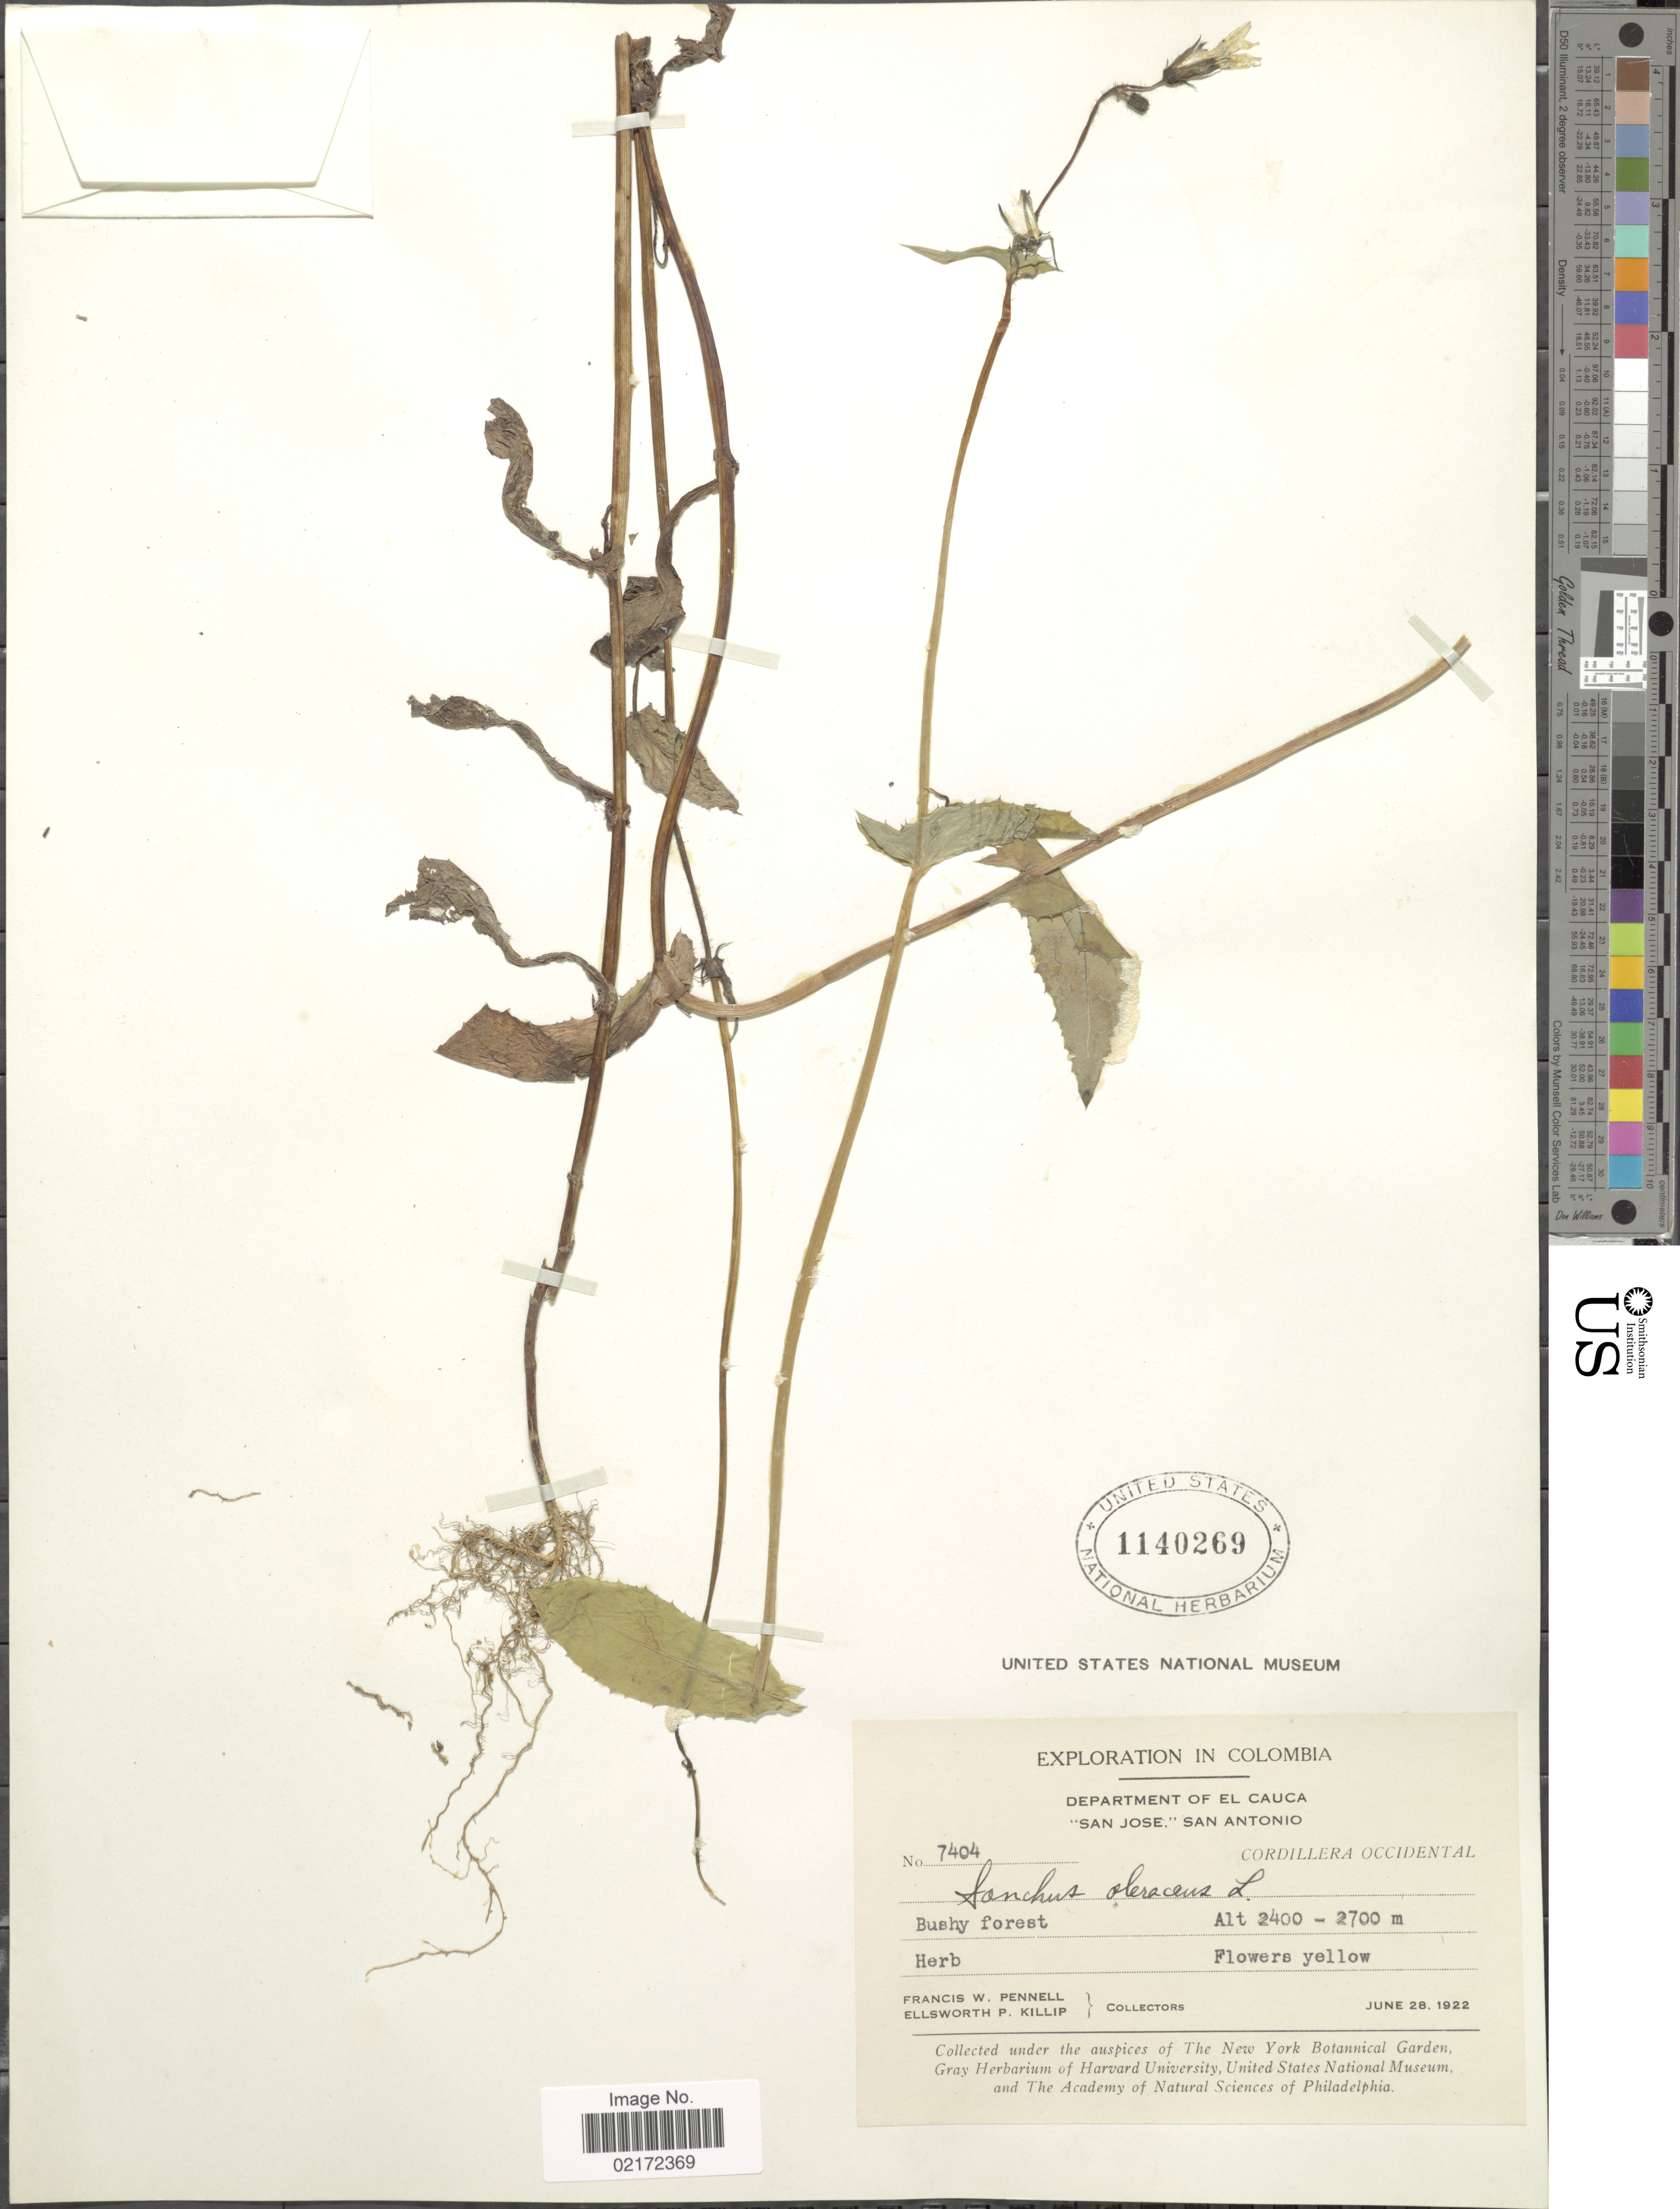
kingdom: Plantae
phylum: Tracheophyta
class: Magnoliopsida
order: Asterales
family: Asteraceae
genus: Sonchus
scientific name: Sonchus oleraceus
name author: L.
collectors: F. W. Pennell & E. P. Killip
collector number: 7404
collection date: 1922-06-28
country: Colombia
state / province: Cauca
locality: Department of el Caucal. "San Jose", San Antonio. Cordillera Occidental. Bushy forest.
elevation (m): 2400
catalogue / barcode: US 1140269